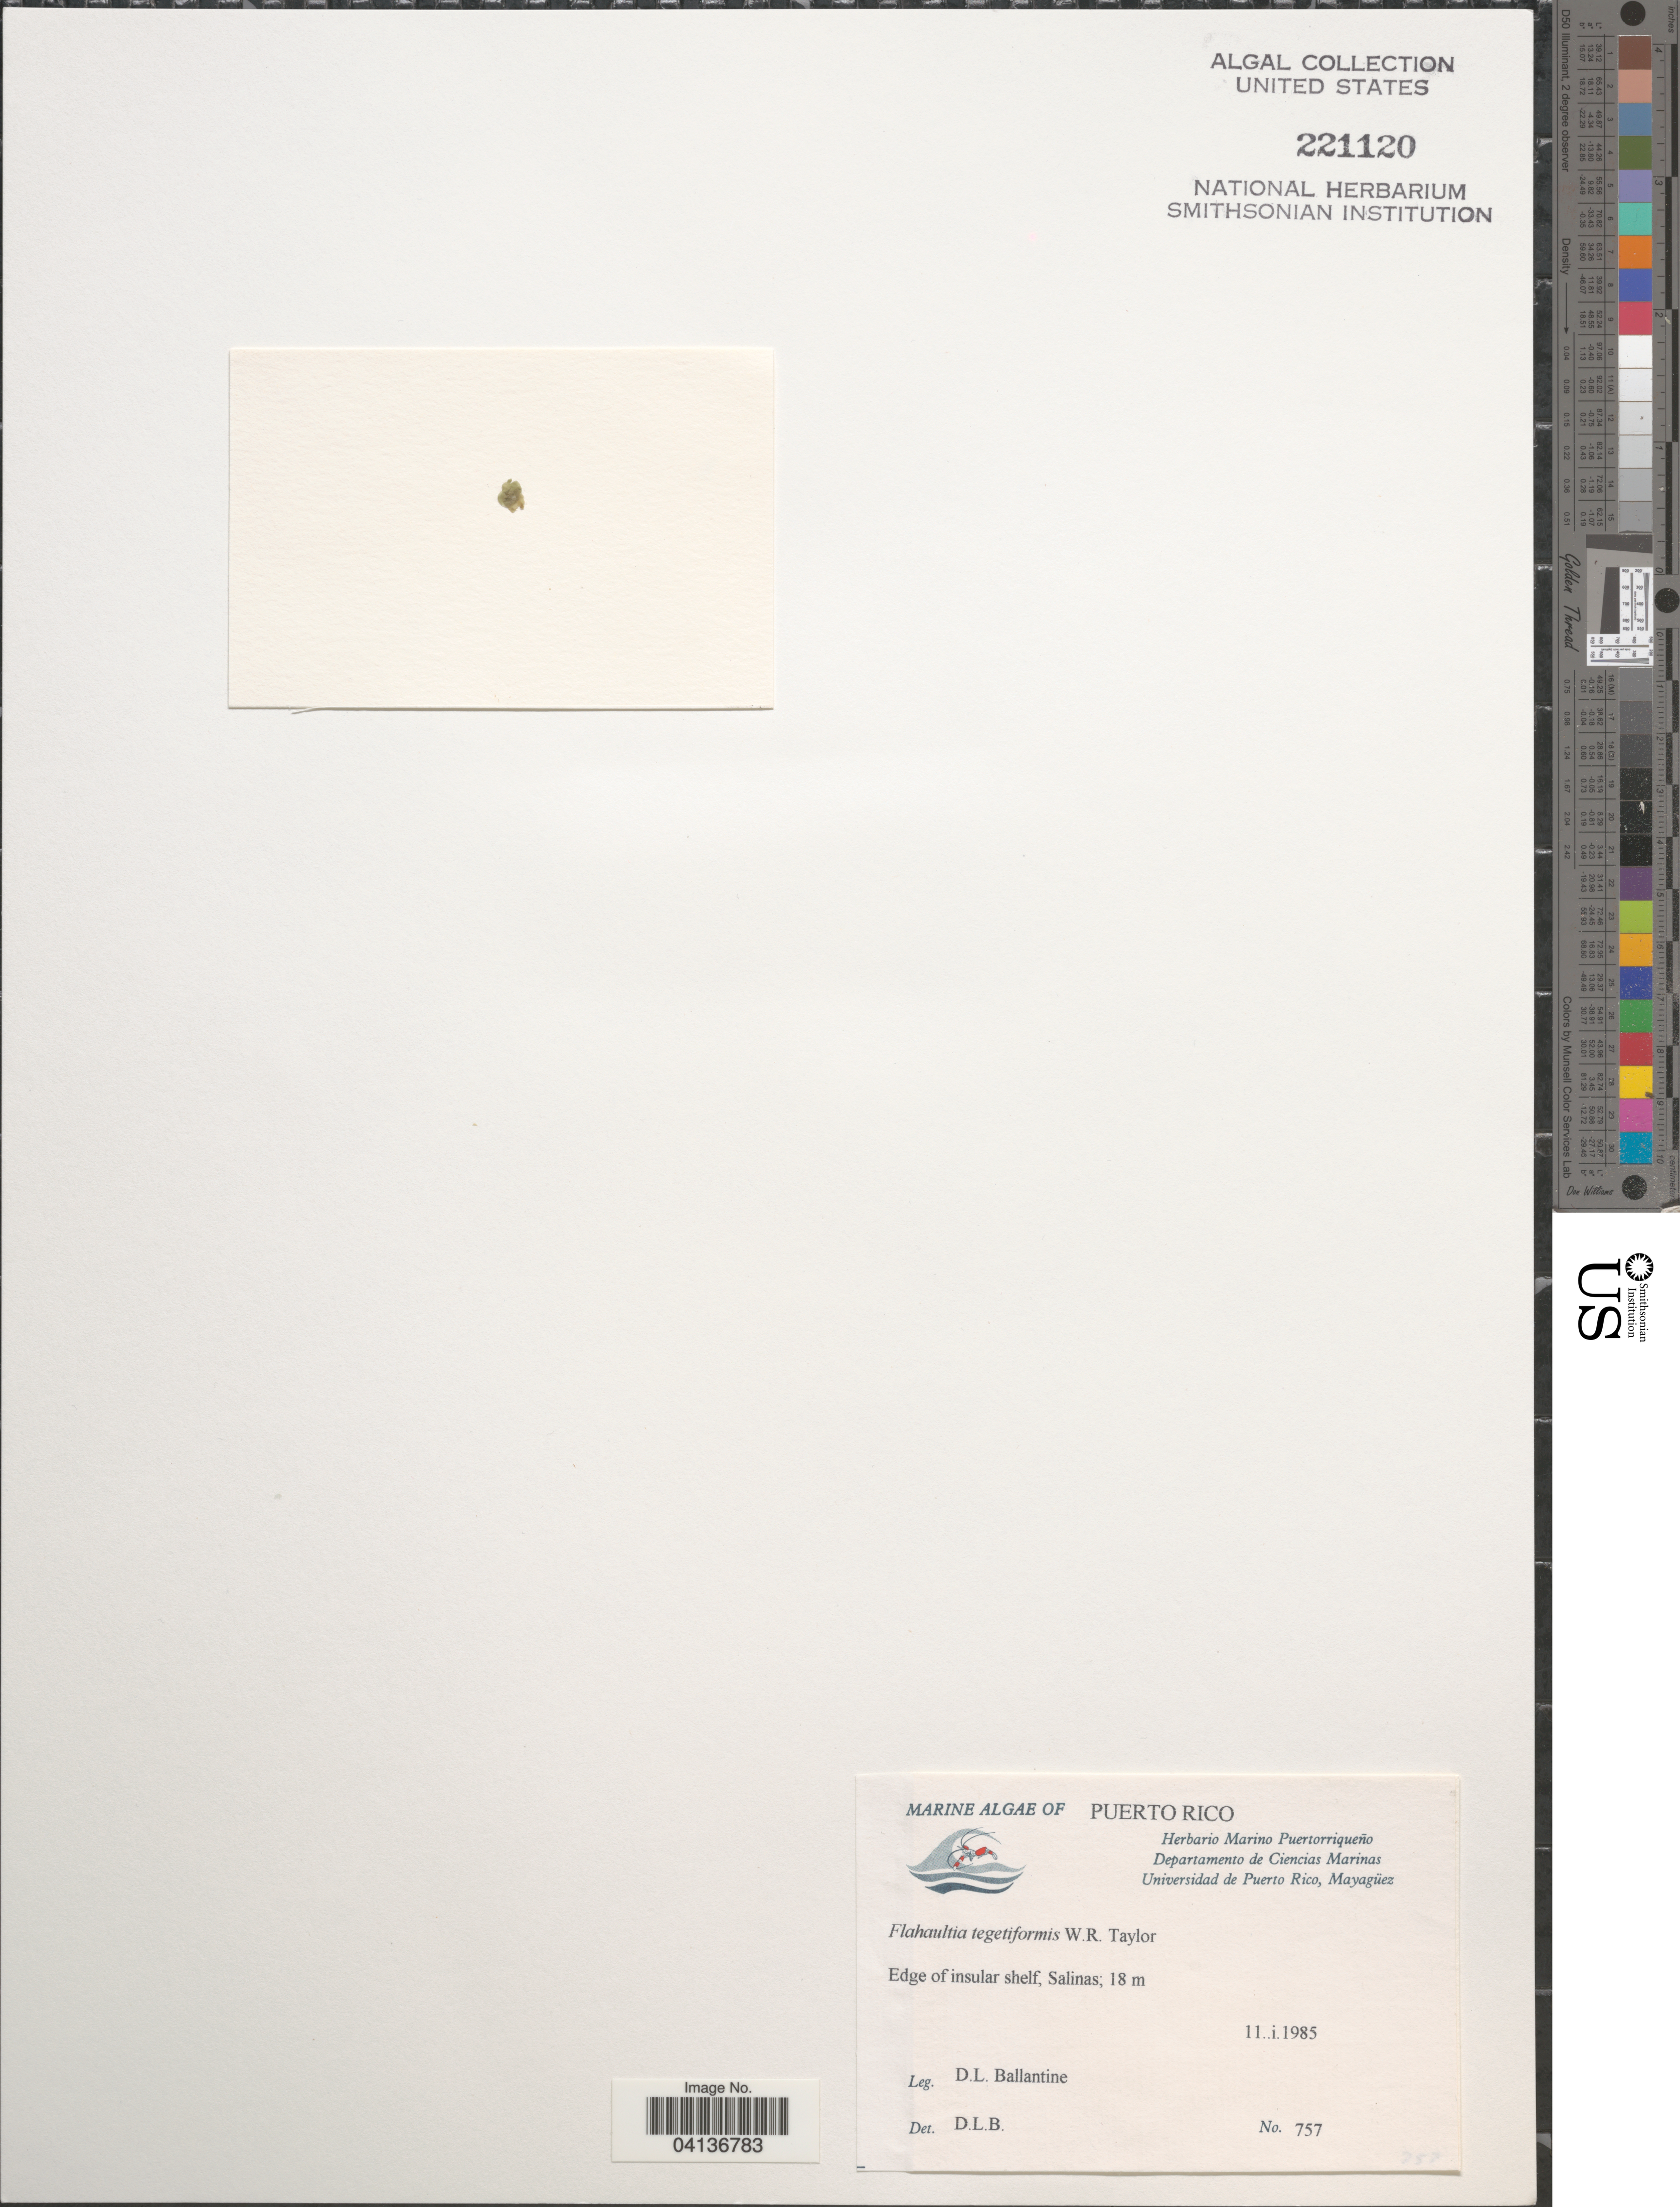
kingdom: Plantae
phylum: Rhodophyta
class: Florideophyceae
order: Gigartinales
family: Solieriaceae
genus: Flahaultia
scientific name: Flahaultia tegetiformans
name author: W.R. Taylor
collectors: D.L. Ballantine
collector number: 757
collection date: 1985-01-11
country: Puerto Rico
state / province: Salinas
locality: Edge of insular shelf.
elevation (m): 18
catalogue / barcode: US 221120